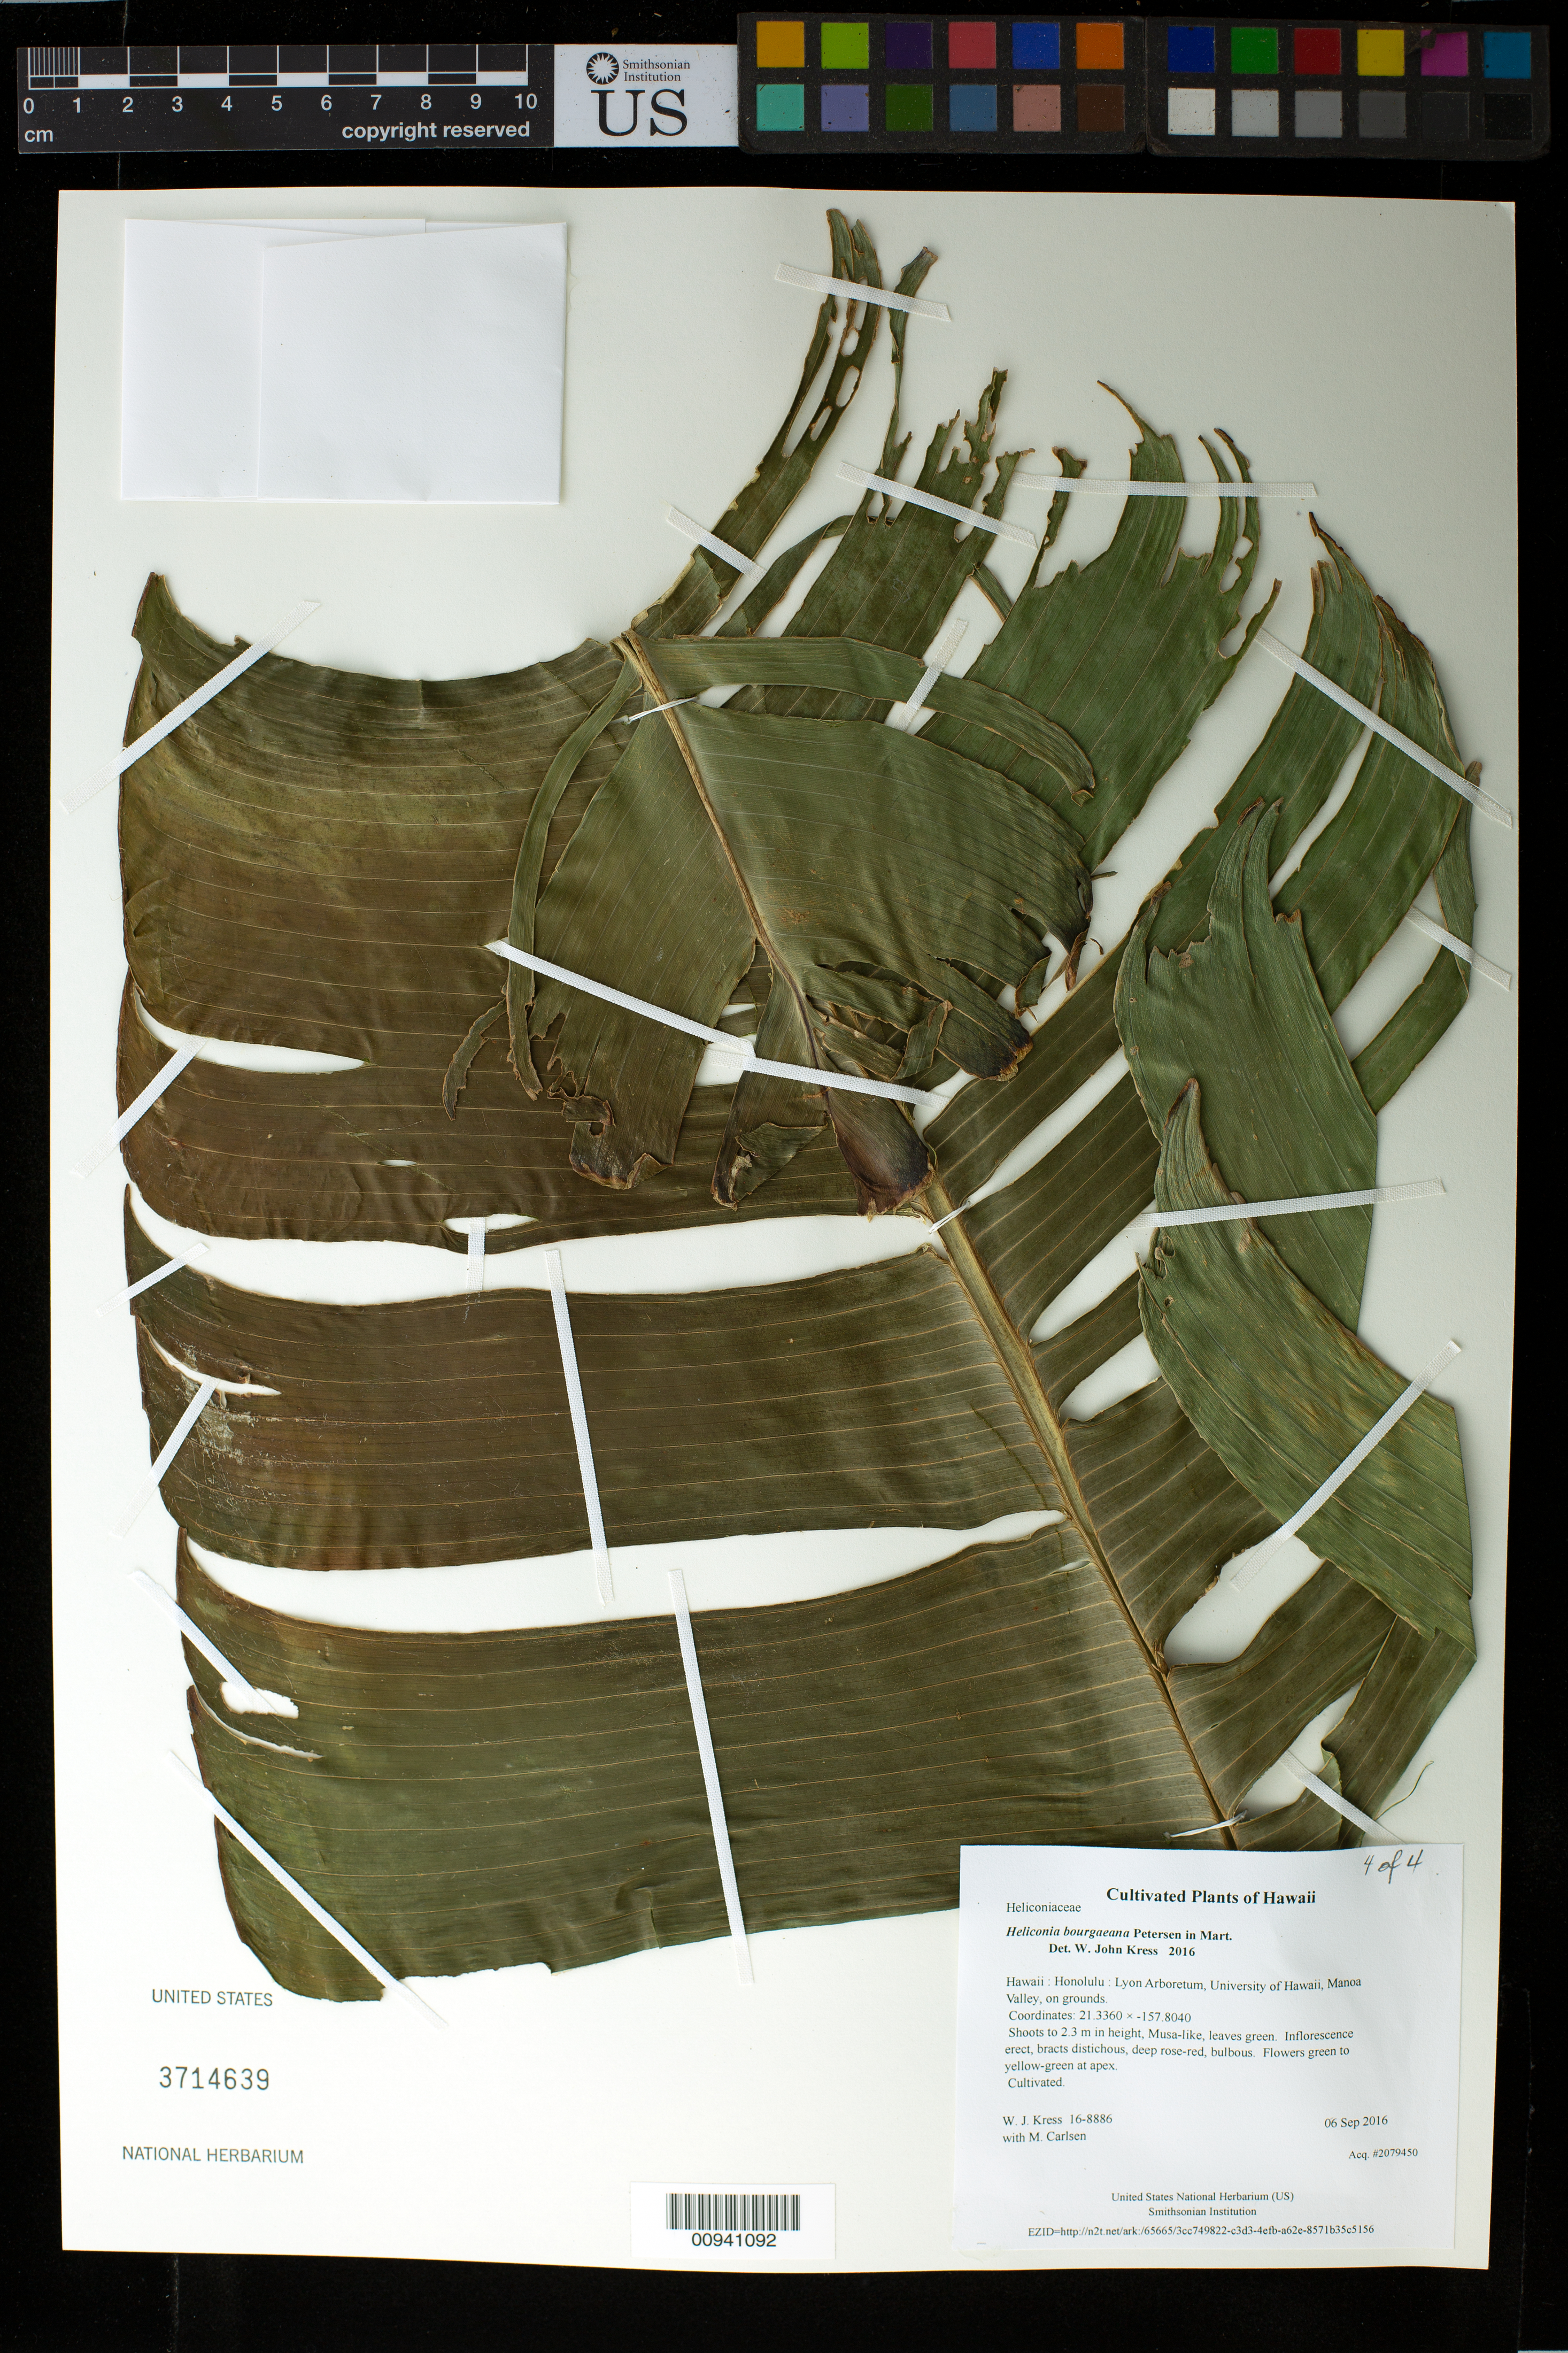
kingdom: Plantae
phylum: Tracheophyta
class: Liliopsida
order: Zingiberales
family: Heliconiaceae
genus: Heliconia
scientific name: Heliconia bourgaeana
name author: Petersen in Mart.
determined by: Kress, W. J., (US), Smithsonian Institution - National Museum of Natural History (UNITED STATES)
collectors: W. J. Kress & M. M. Carlsen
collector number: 16-8886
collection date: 2016-09-06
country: United States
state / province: Hawaii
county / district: Honolulu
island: Oahu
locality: Lyon Arboretum, University of Hawaii, Manoa Valley, on grounds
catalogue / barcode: US 3714639